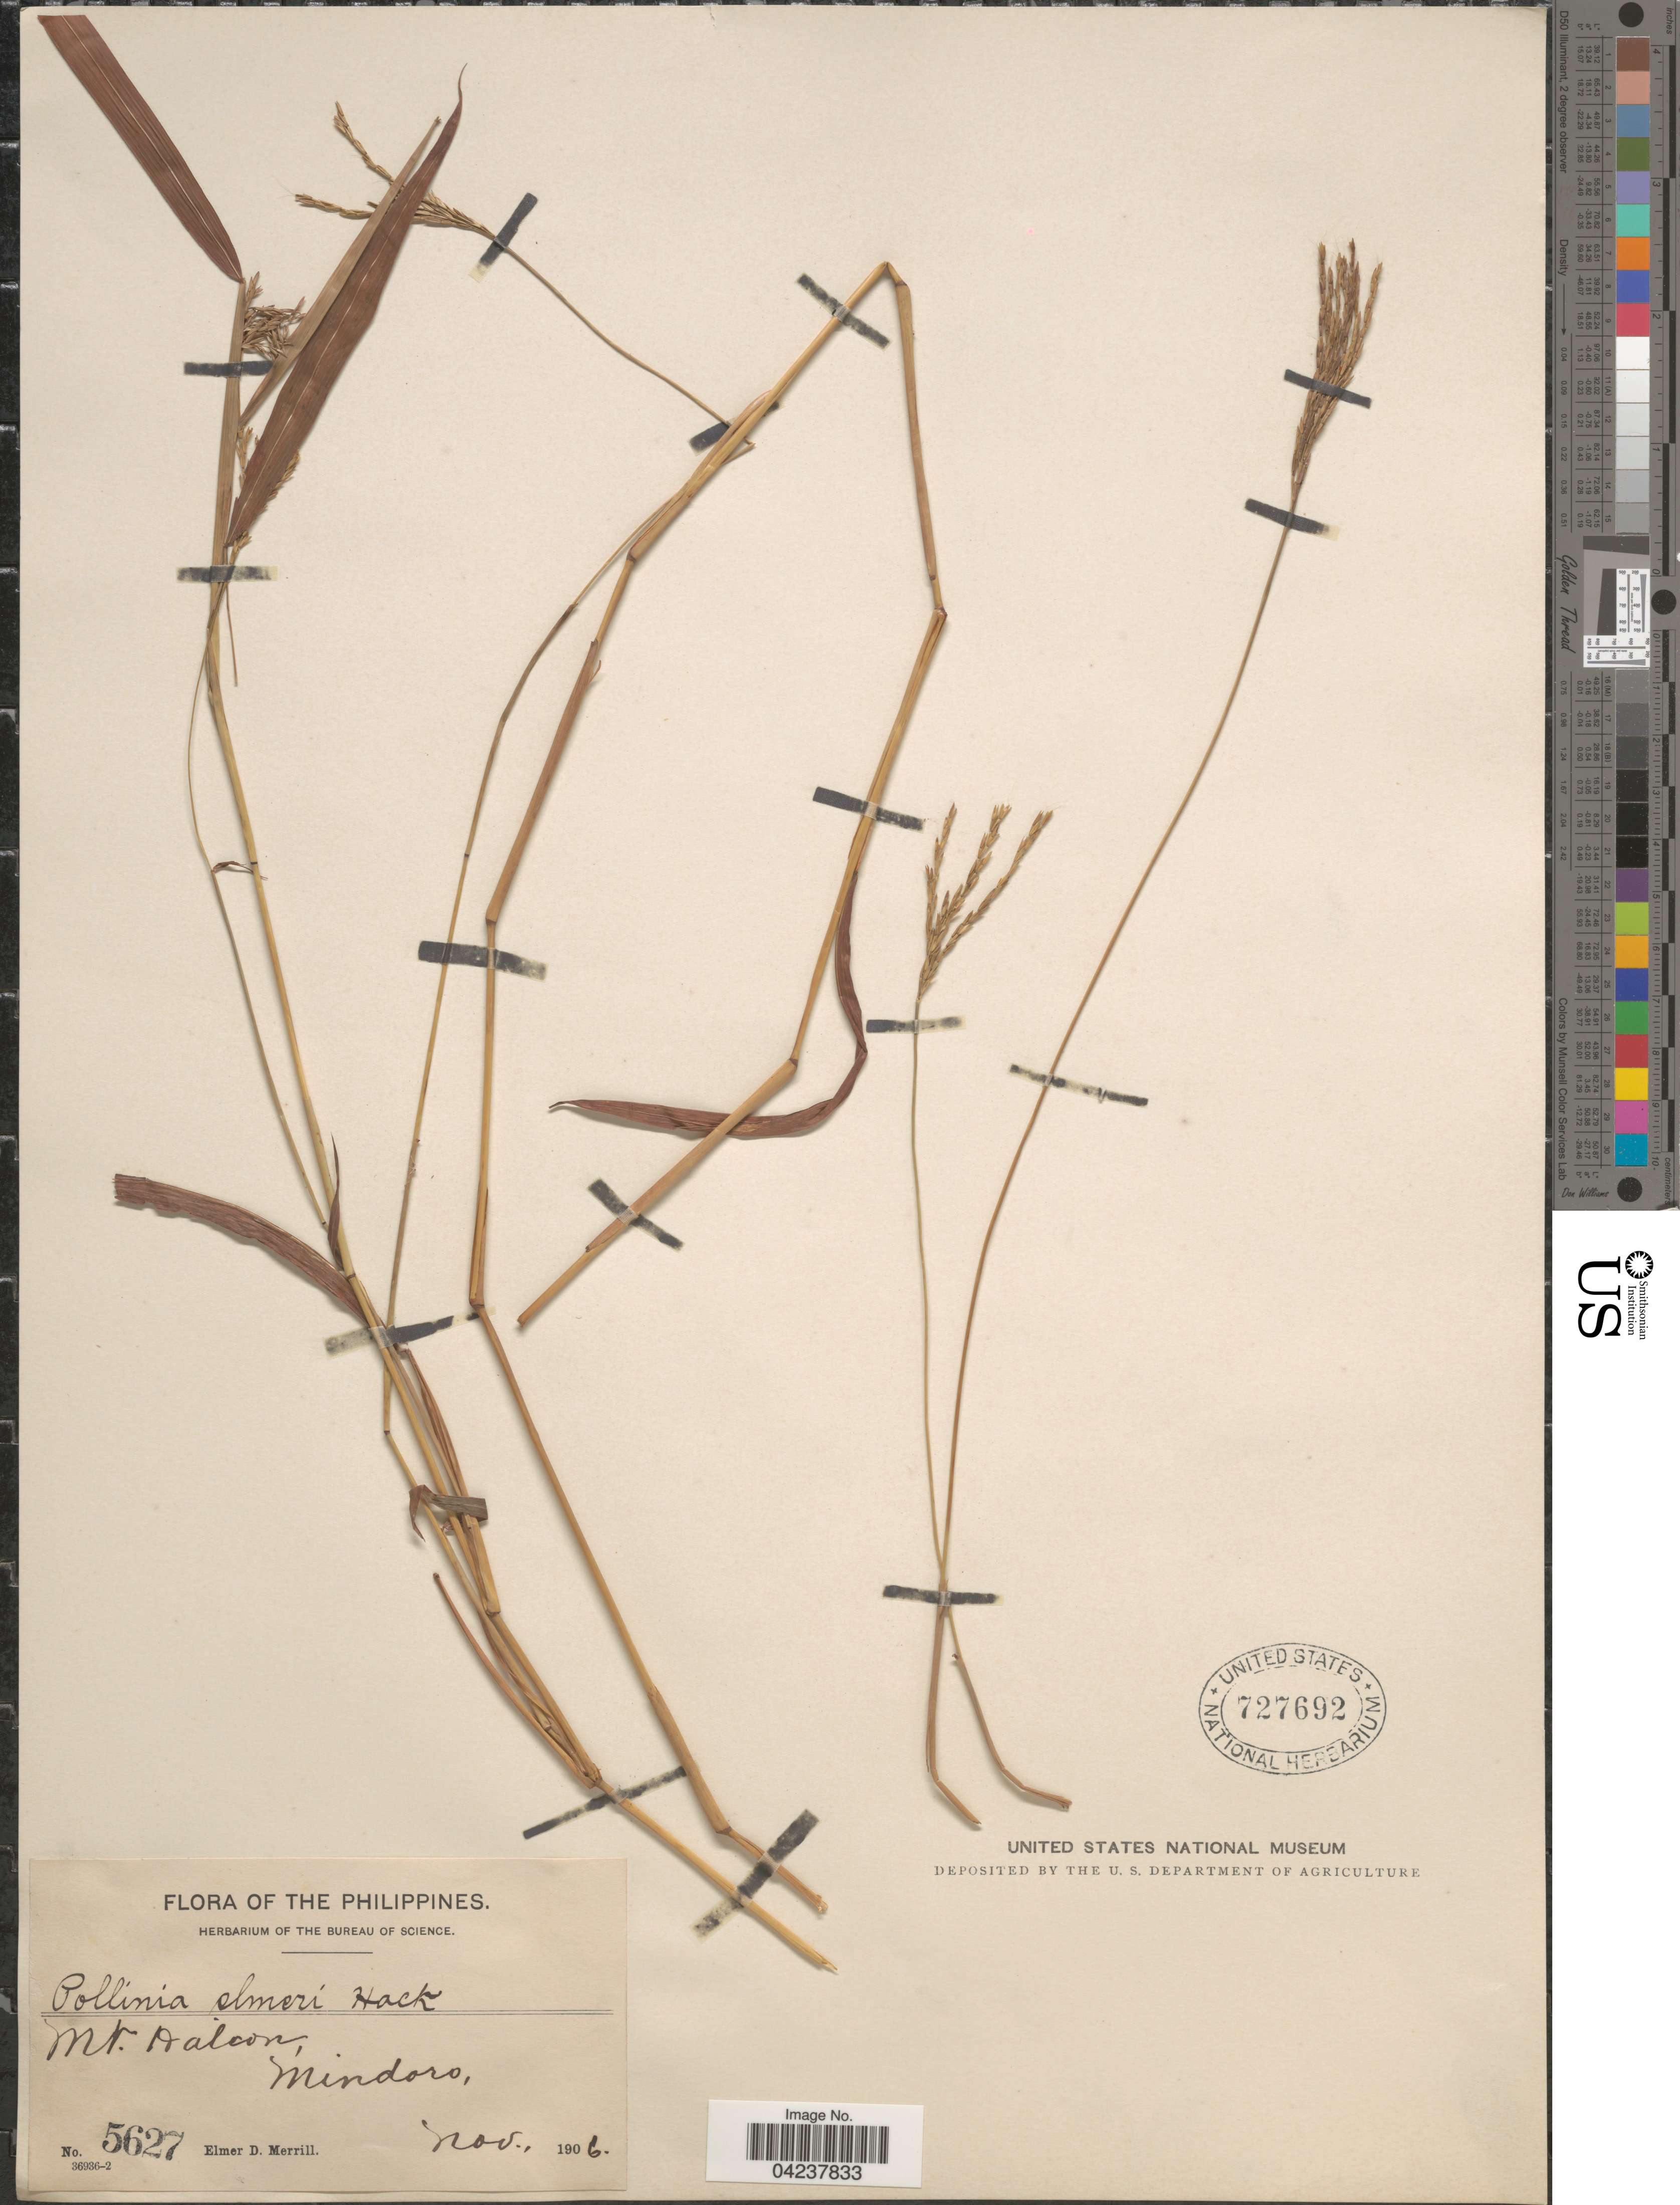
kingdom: Plantae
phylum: Tracheophyta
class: Liliopsida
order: Poales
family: Poaceae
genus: Microstegium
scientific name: Microstegium biaristatum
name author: (Steud.) Keng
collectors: E. D. Merrill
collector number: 5627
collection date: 1906-11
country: Philippines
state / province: Mimaropa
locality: Mt. Halcon, Mindoro.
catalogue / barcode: US 727692